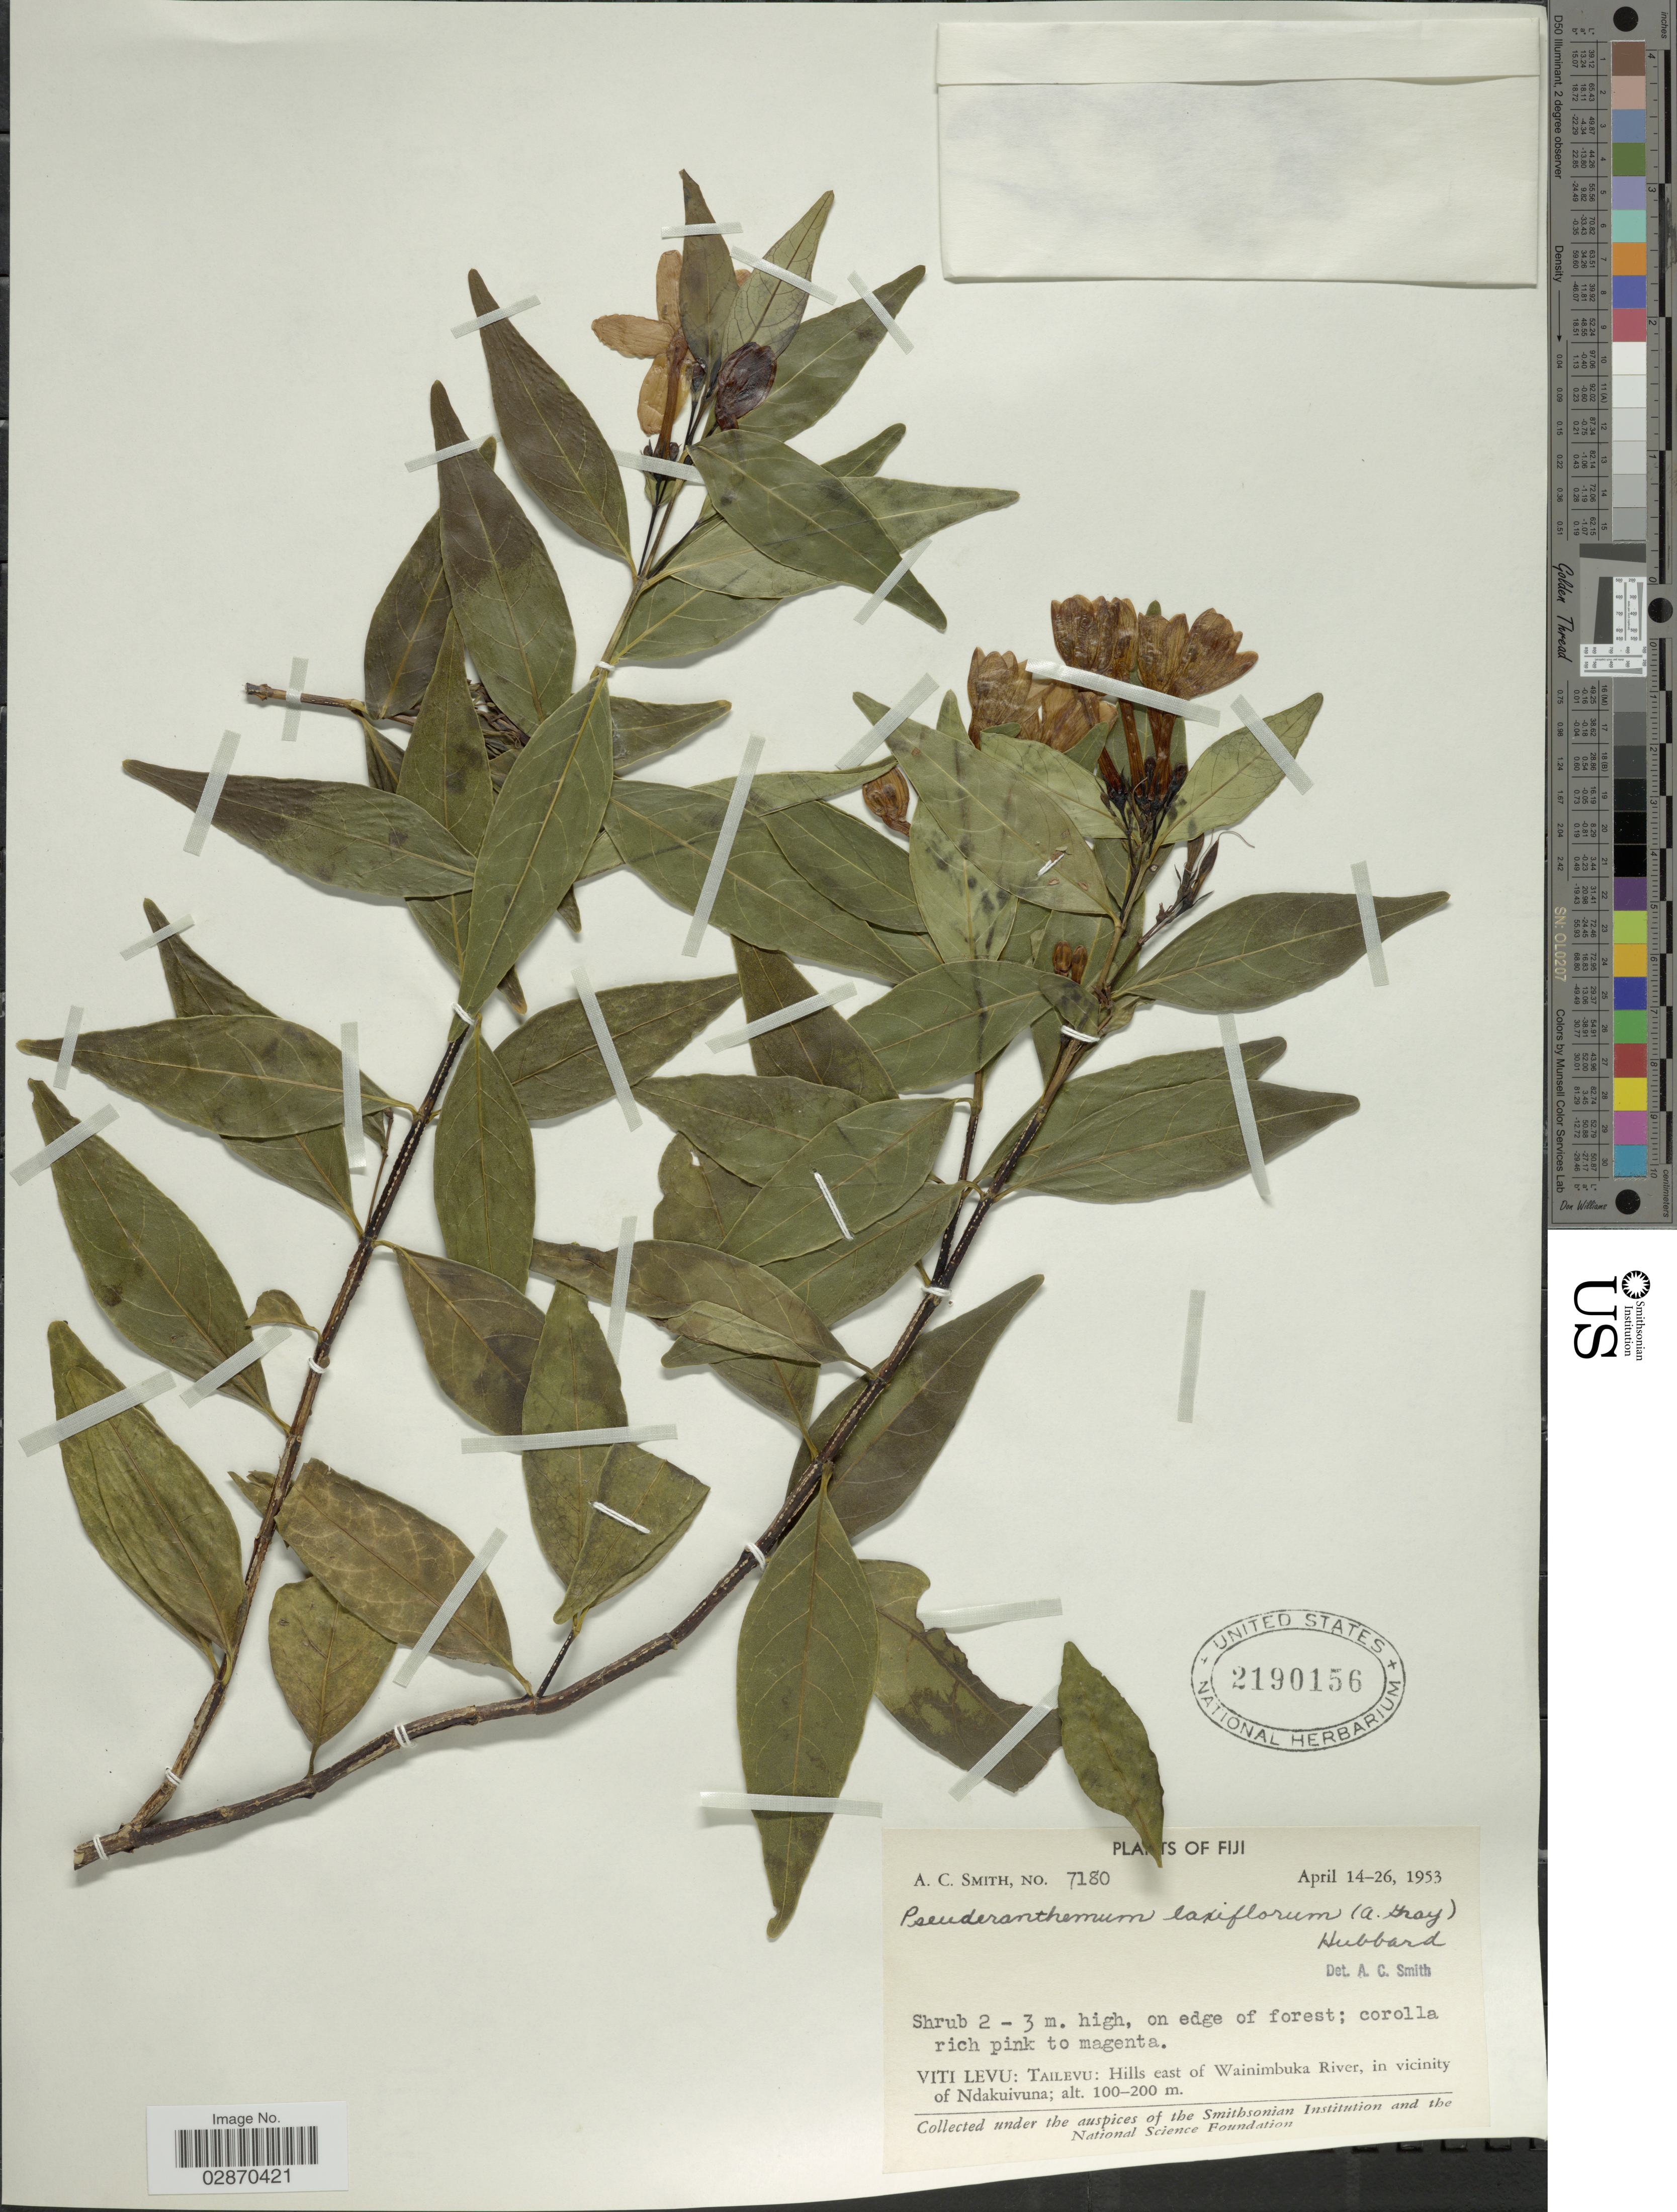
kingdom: Plantae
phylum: Tracheophyta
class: Magnoliopsida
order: Lamiales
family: Acanthaceae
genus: Pseuderanthemum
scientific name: Pseuderanthemum laxiflorum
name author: (A. Gray)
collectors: A. C. Smith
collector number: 7180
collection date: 1953-04-14/1953-04-26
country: Fiji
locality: Viti Levu: Tailevu: Hills east of Wainimbuka River, in vicinity of Ndakuivuna.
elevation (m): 100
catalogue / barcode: US 2190156